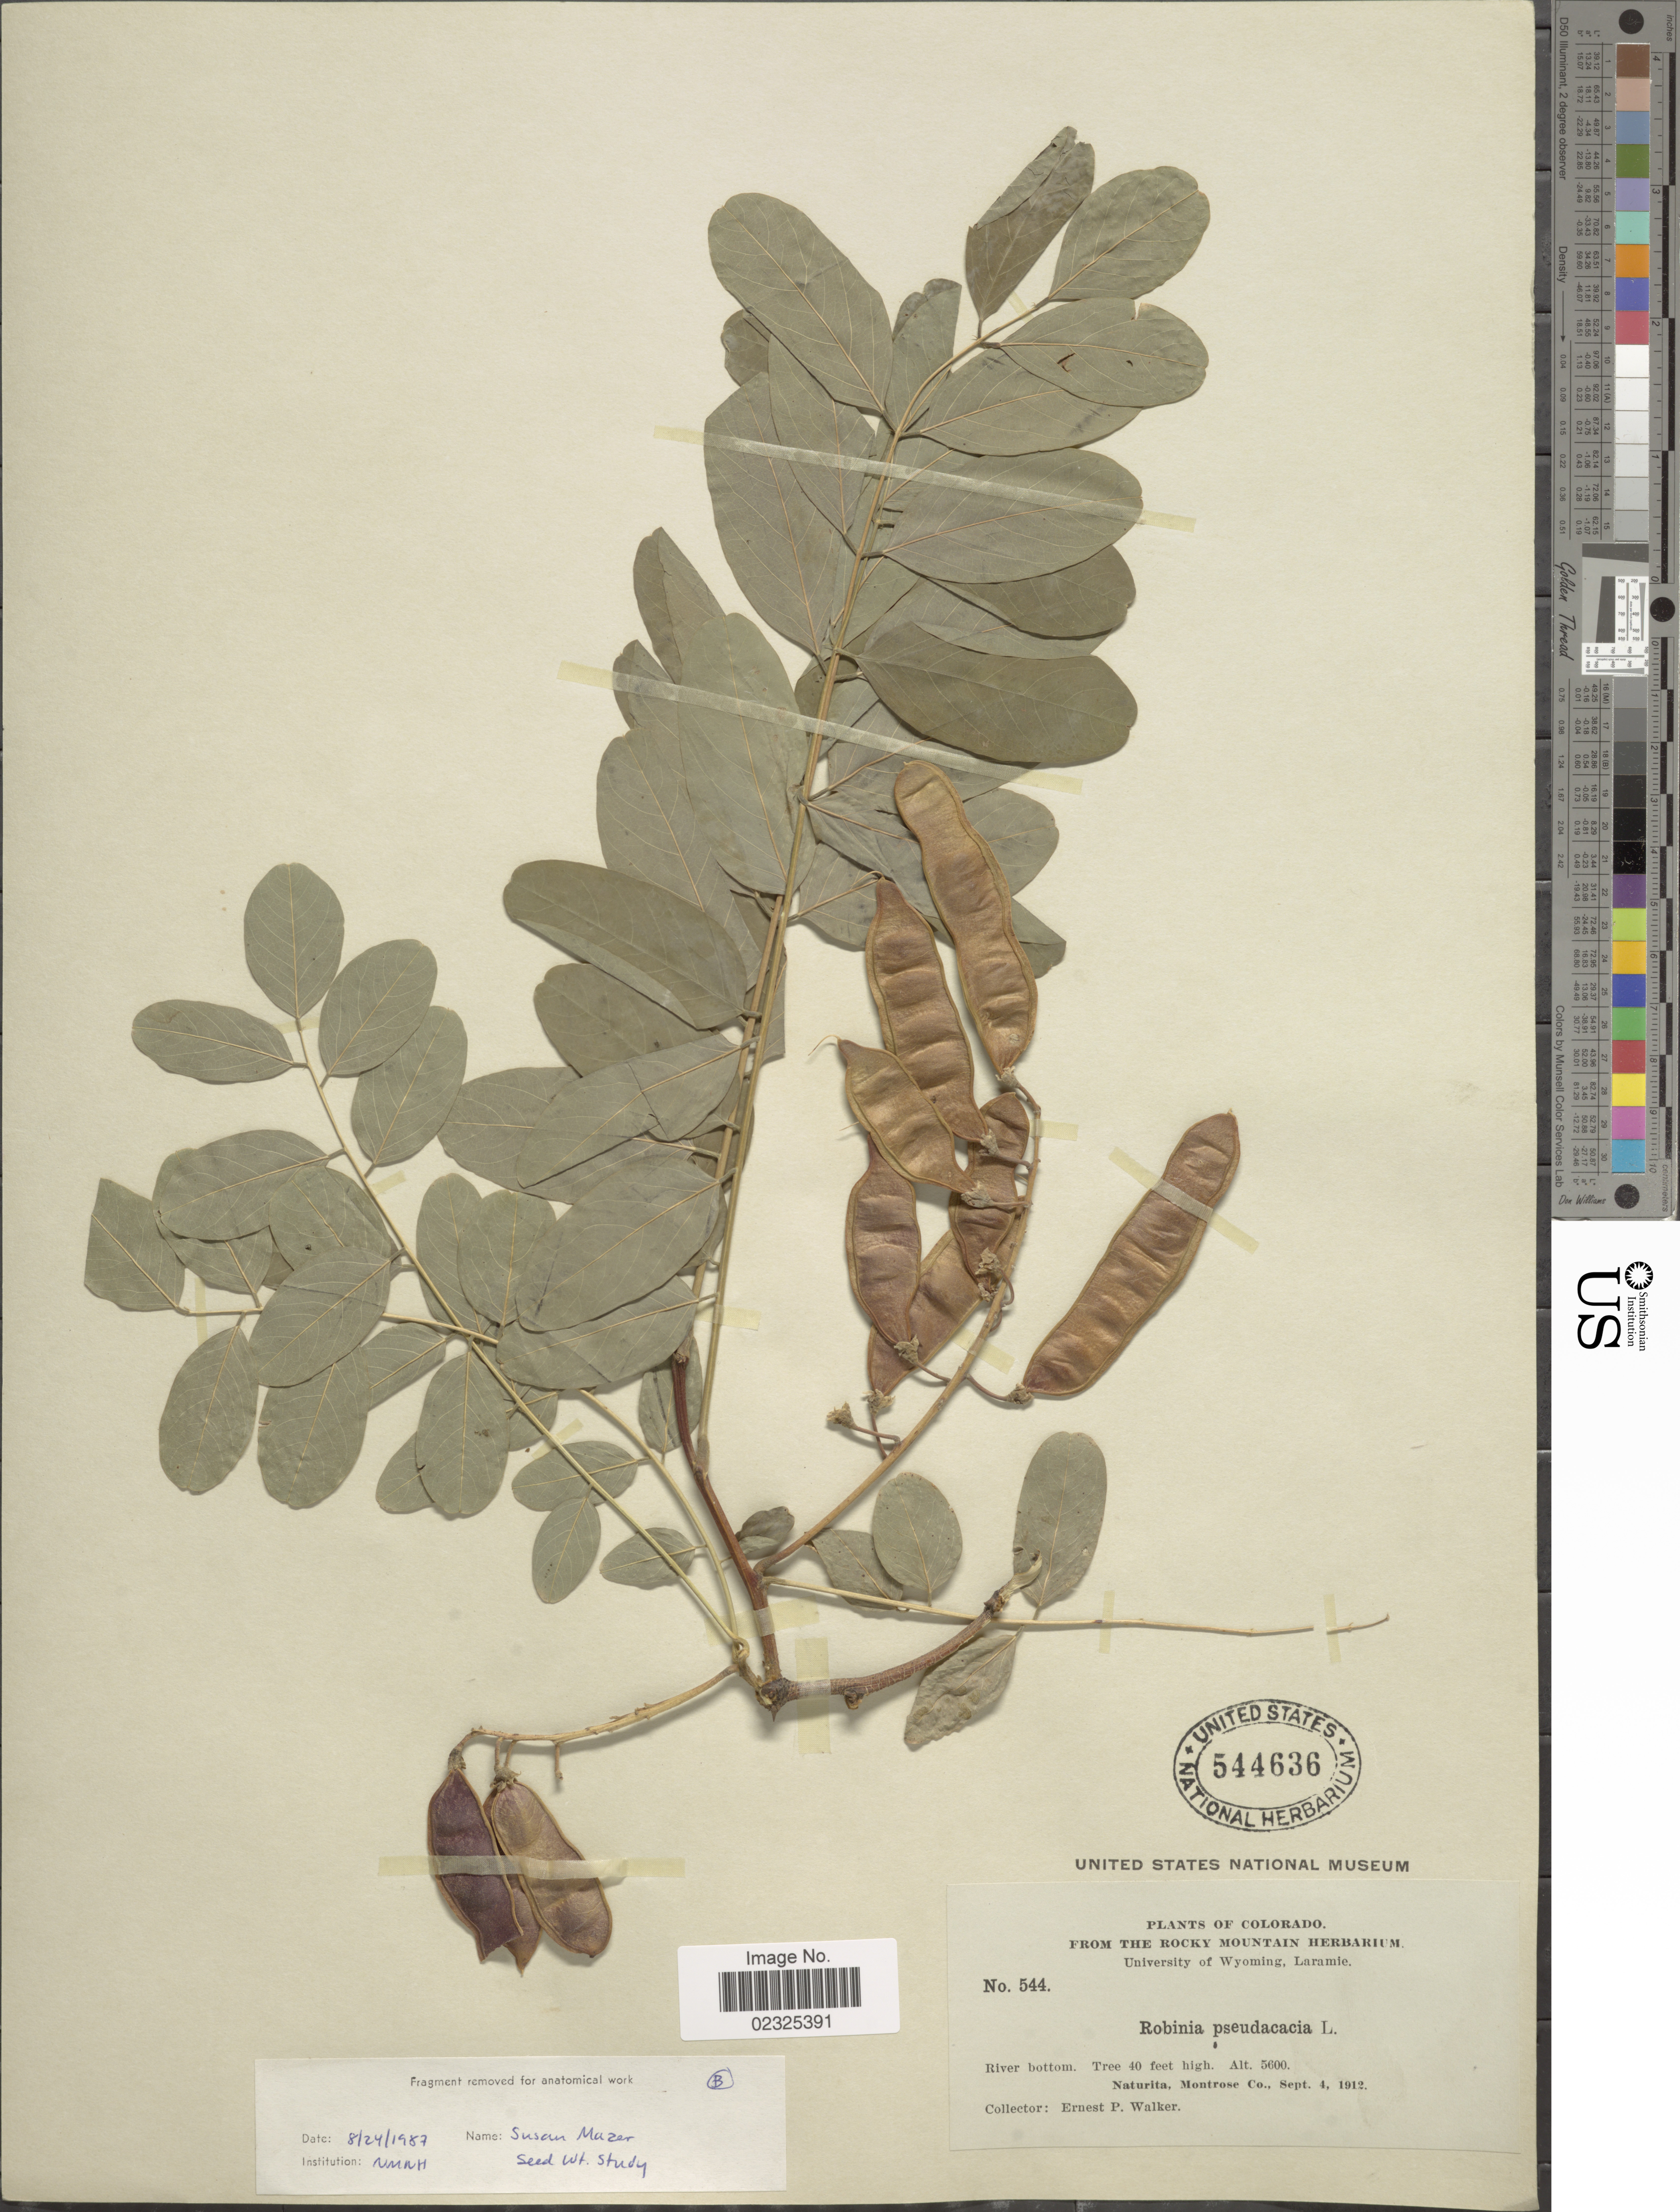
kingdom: Plantae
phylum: Tracheophyta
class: Magnoliopsida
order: Fabales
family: Fabaceae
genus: Robinia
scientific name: Robinia pseudoacacia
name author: L.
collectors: E. P. Walker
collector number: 544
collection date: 1912-09-04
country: United States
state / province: Colorado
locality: River bottom, Naturita, Montrose Co.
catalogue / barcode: US 544636